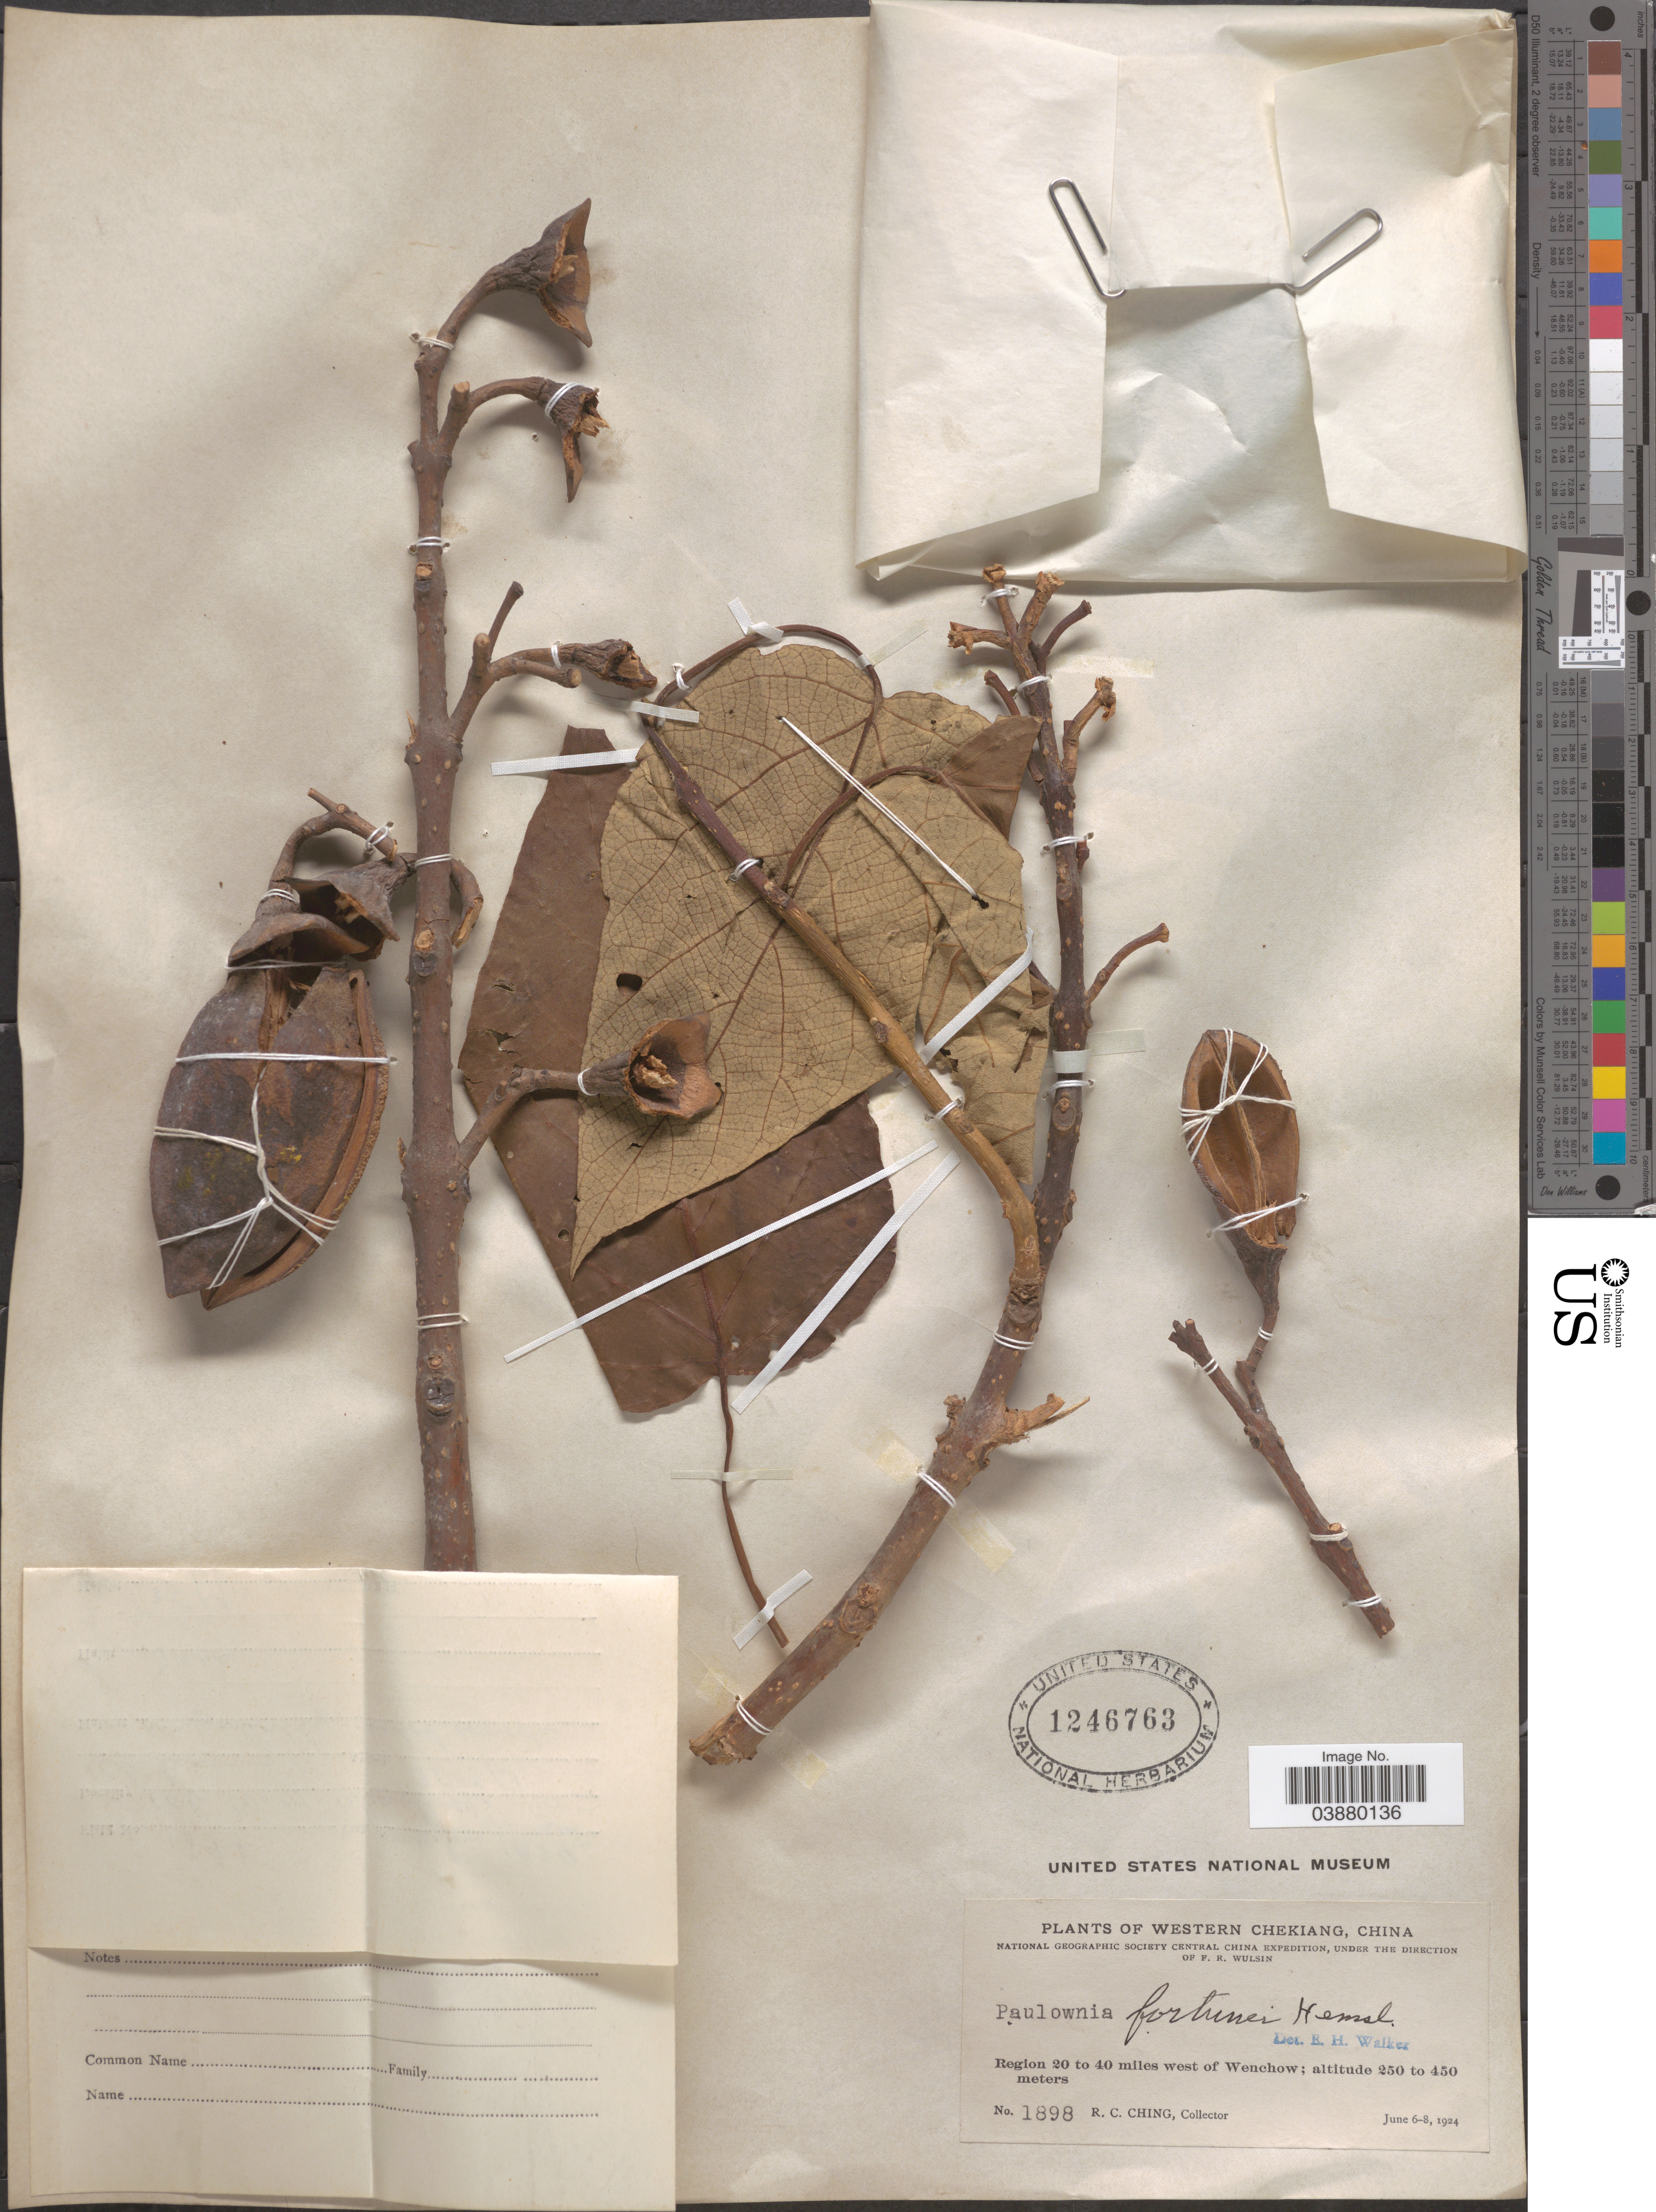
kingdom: Plantae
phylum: Tracheophyta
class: Magnoliopsida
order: Lamiales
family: Paulowniaceae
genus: Paulownia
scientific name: Paulownia fortunei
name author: (Seem.) Hemsl.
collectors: R. C. Ching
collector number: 1898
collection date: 1924-06-06/1924-06-08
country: China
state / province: Zhejiang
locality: Western Chekiang. Region 20 to 40 miles west of Wenchow.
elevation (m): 250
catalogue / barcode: US 1246763